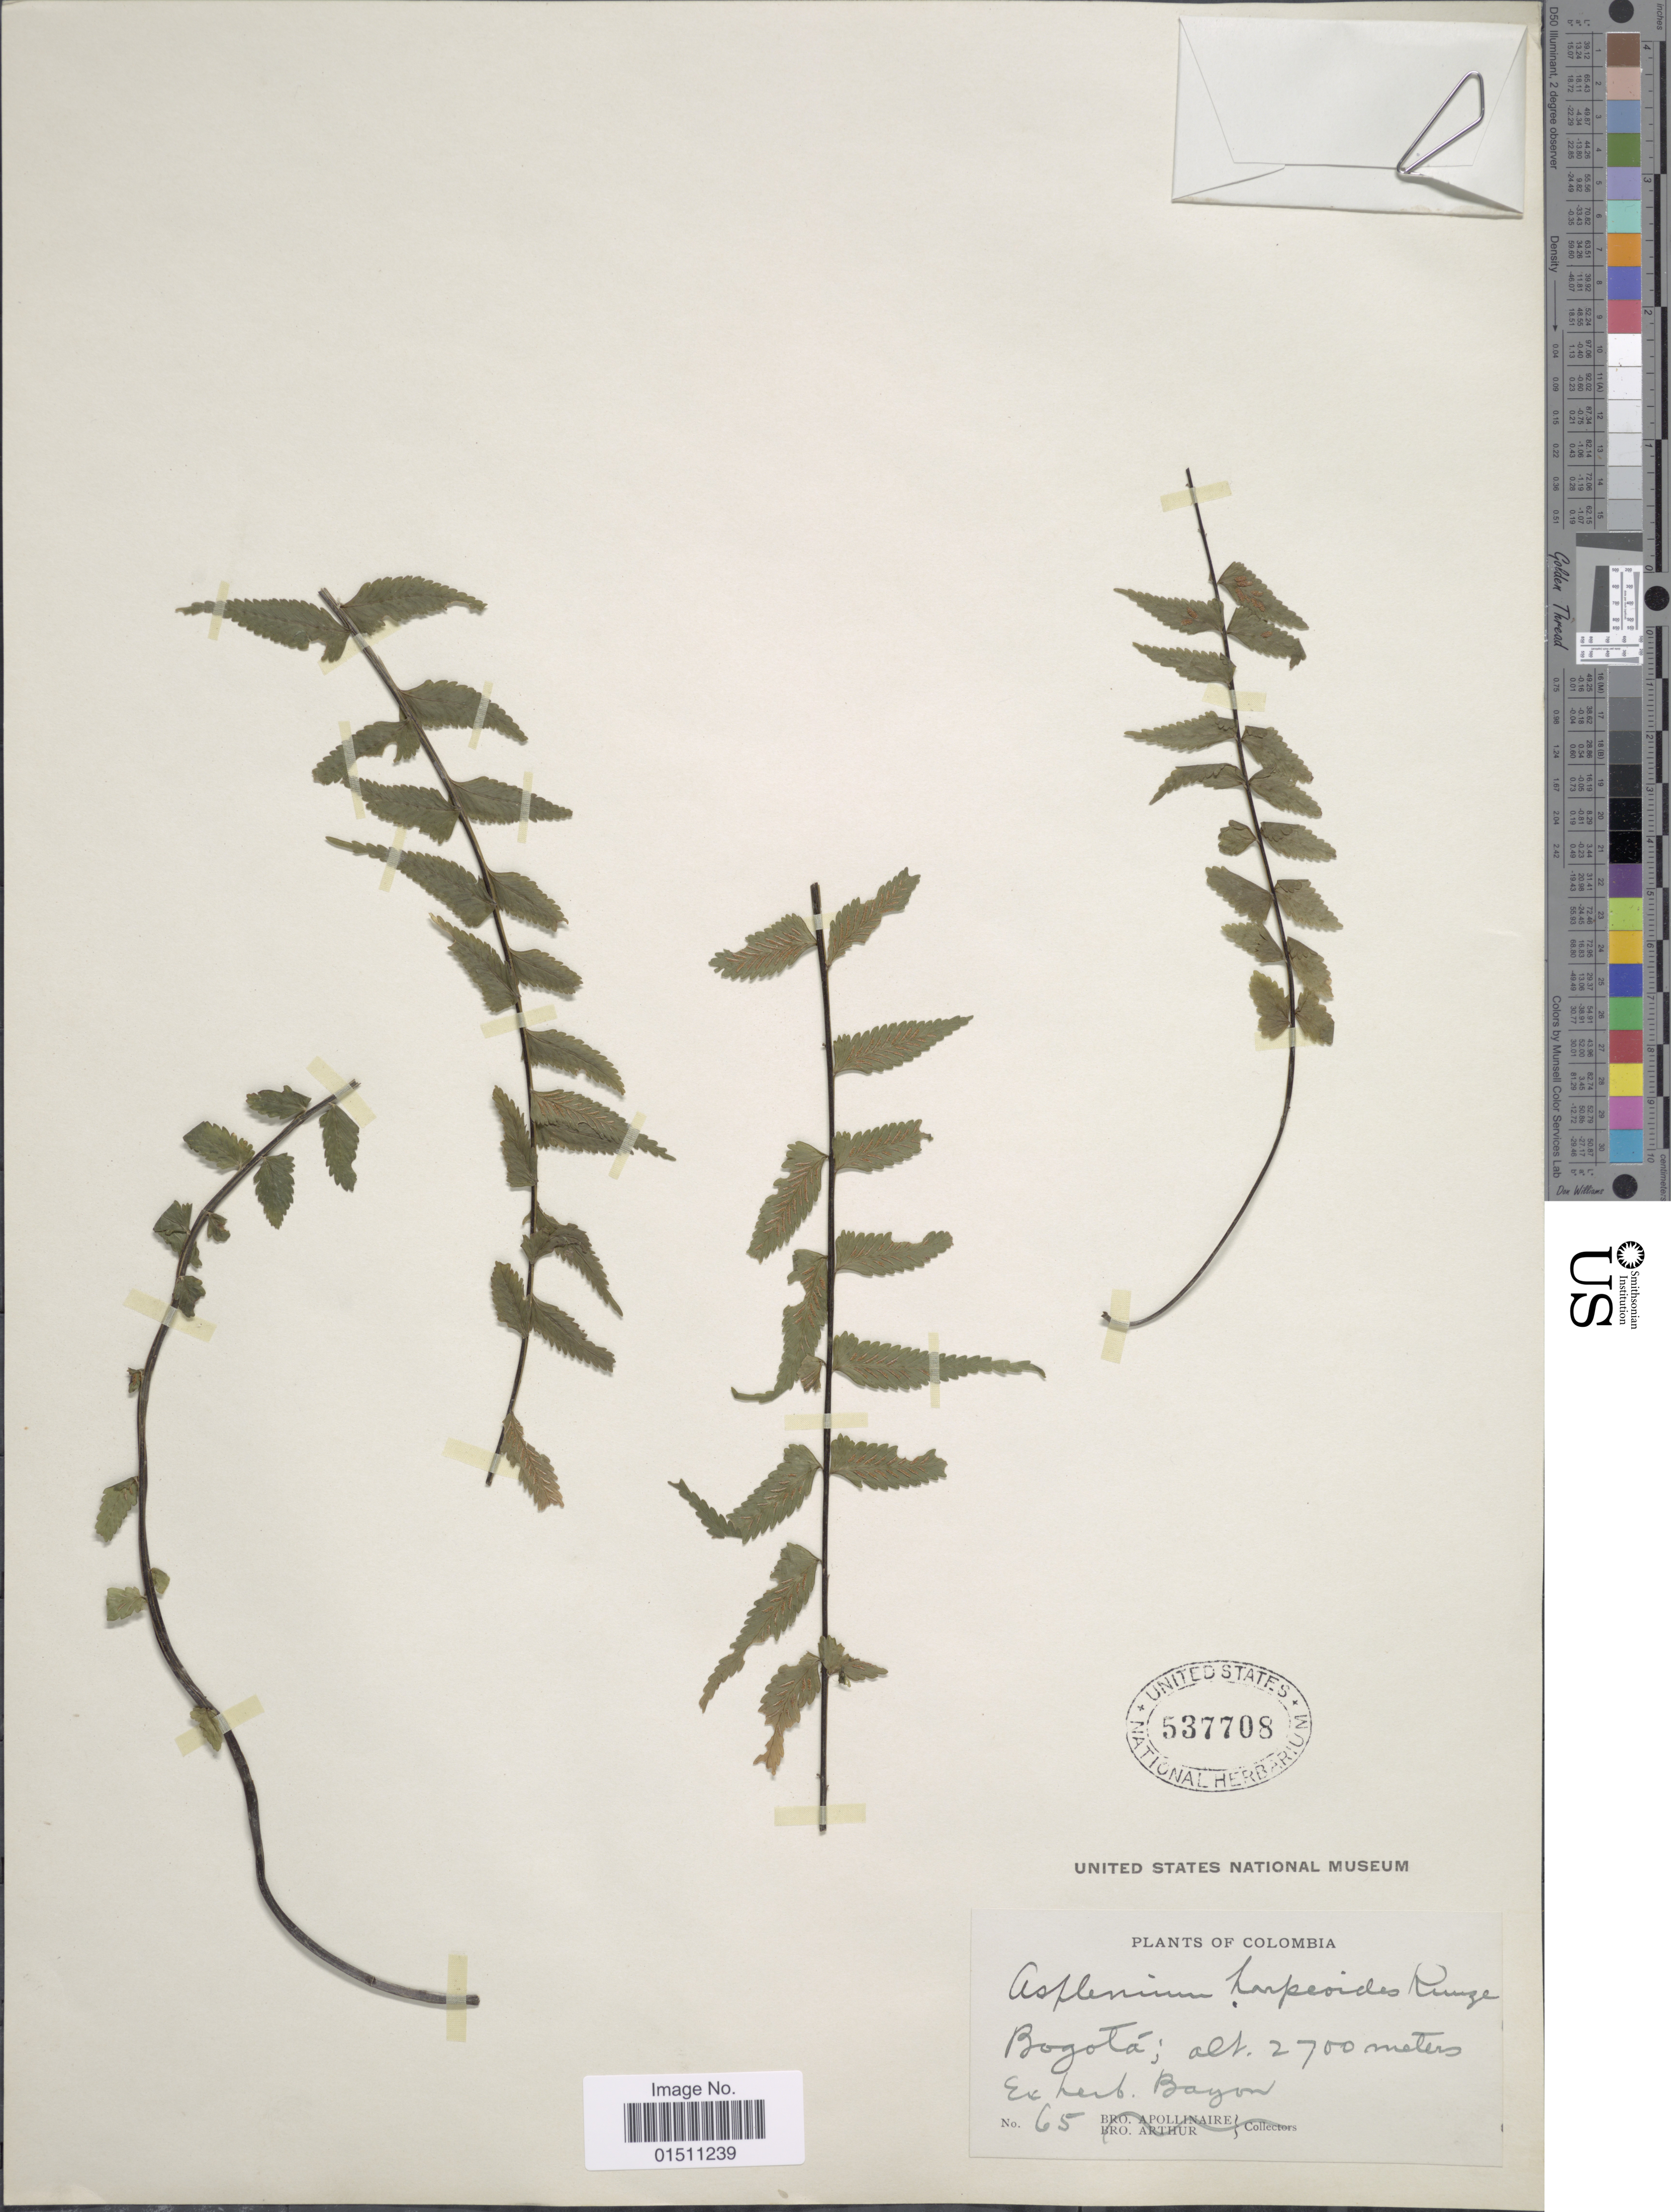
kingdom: Plantae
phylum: Tracheophyta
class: Polypodiopsida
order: Polypodiales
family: Aspleniaceae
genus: Asplenium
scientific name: Asplenium harpeodes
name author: Kunze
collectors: E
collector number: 65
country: Colombia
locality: Colombia, Bogota.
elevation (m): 2700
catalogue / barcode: US 537708